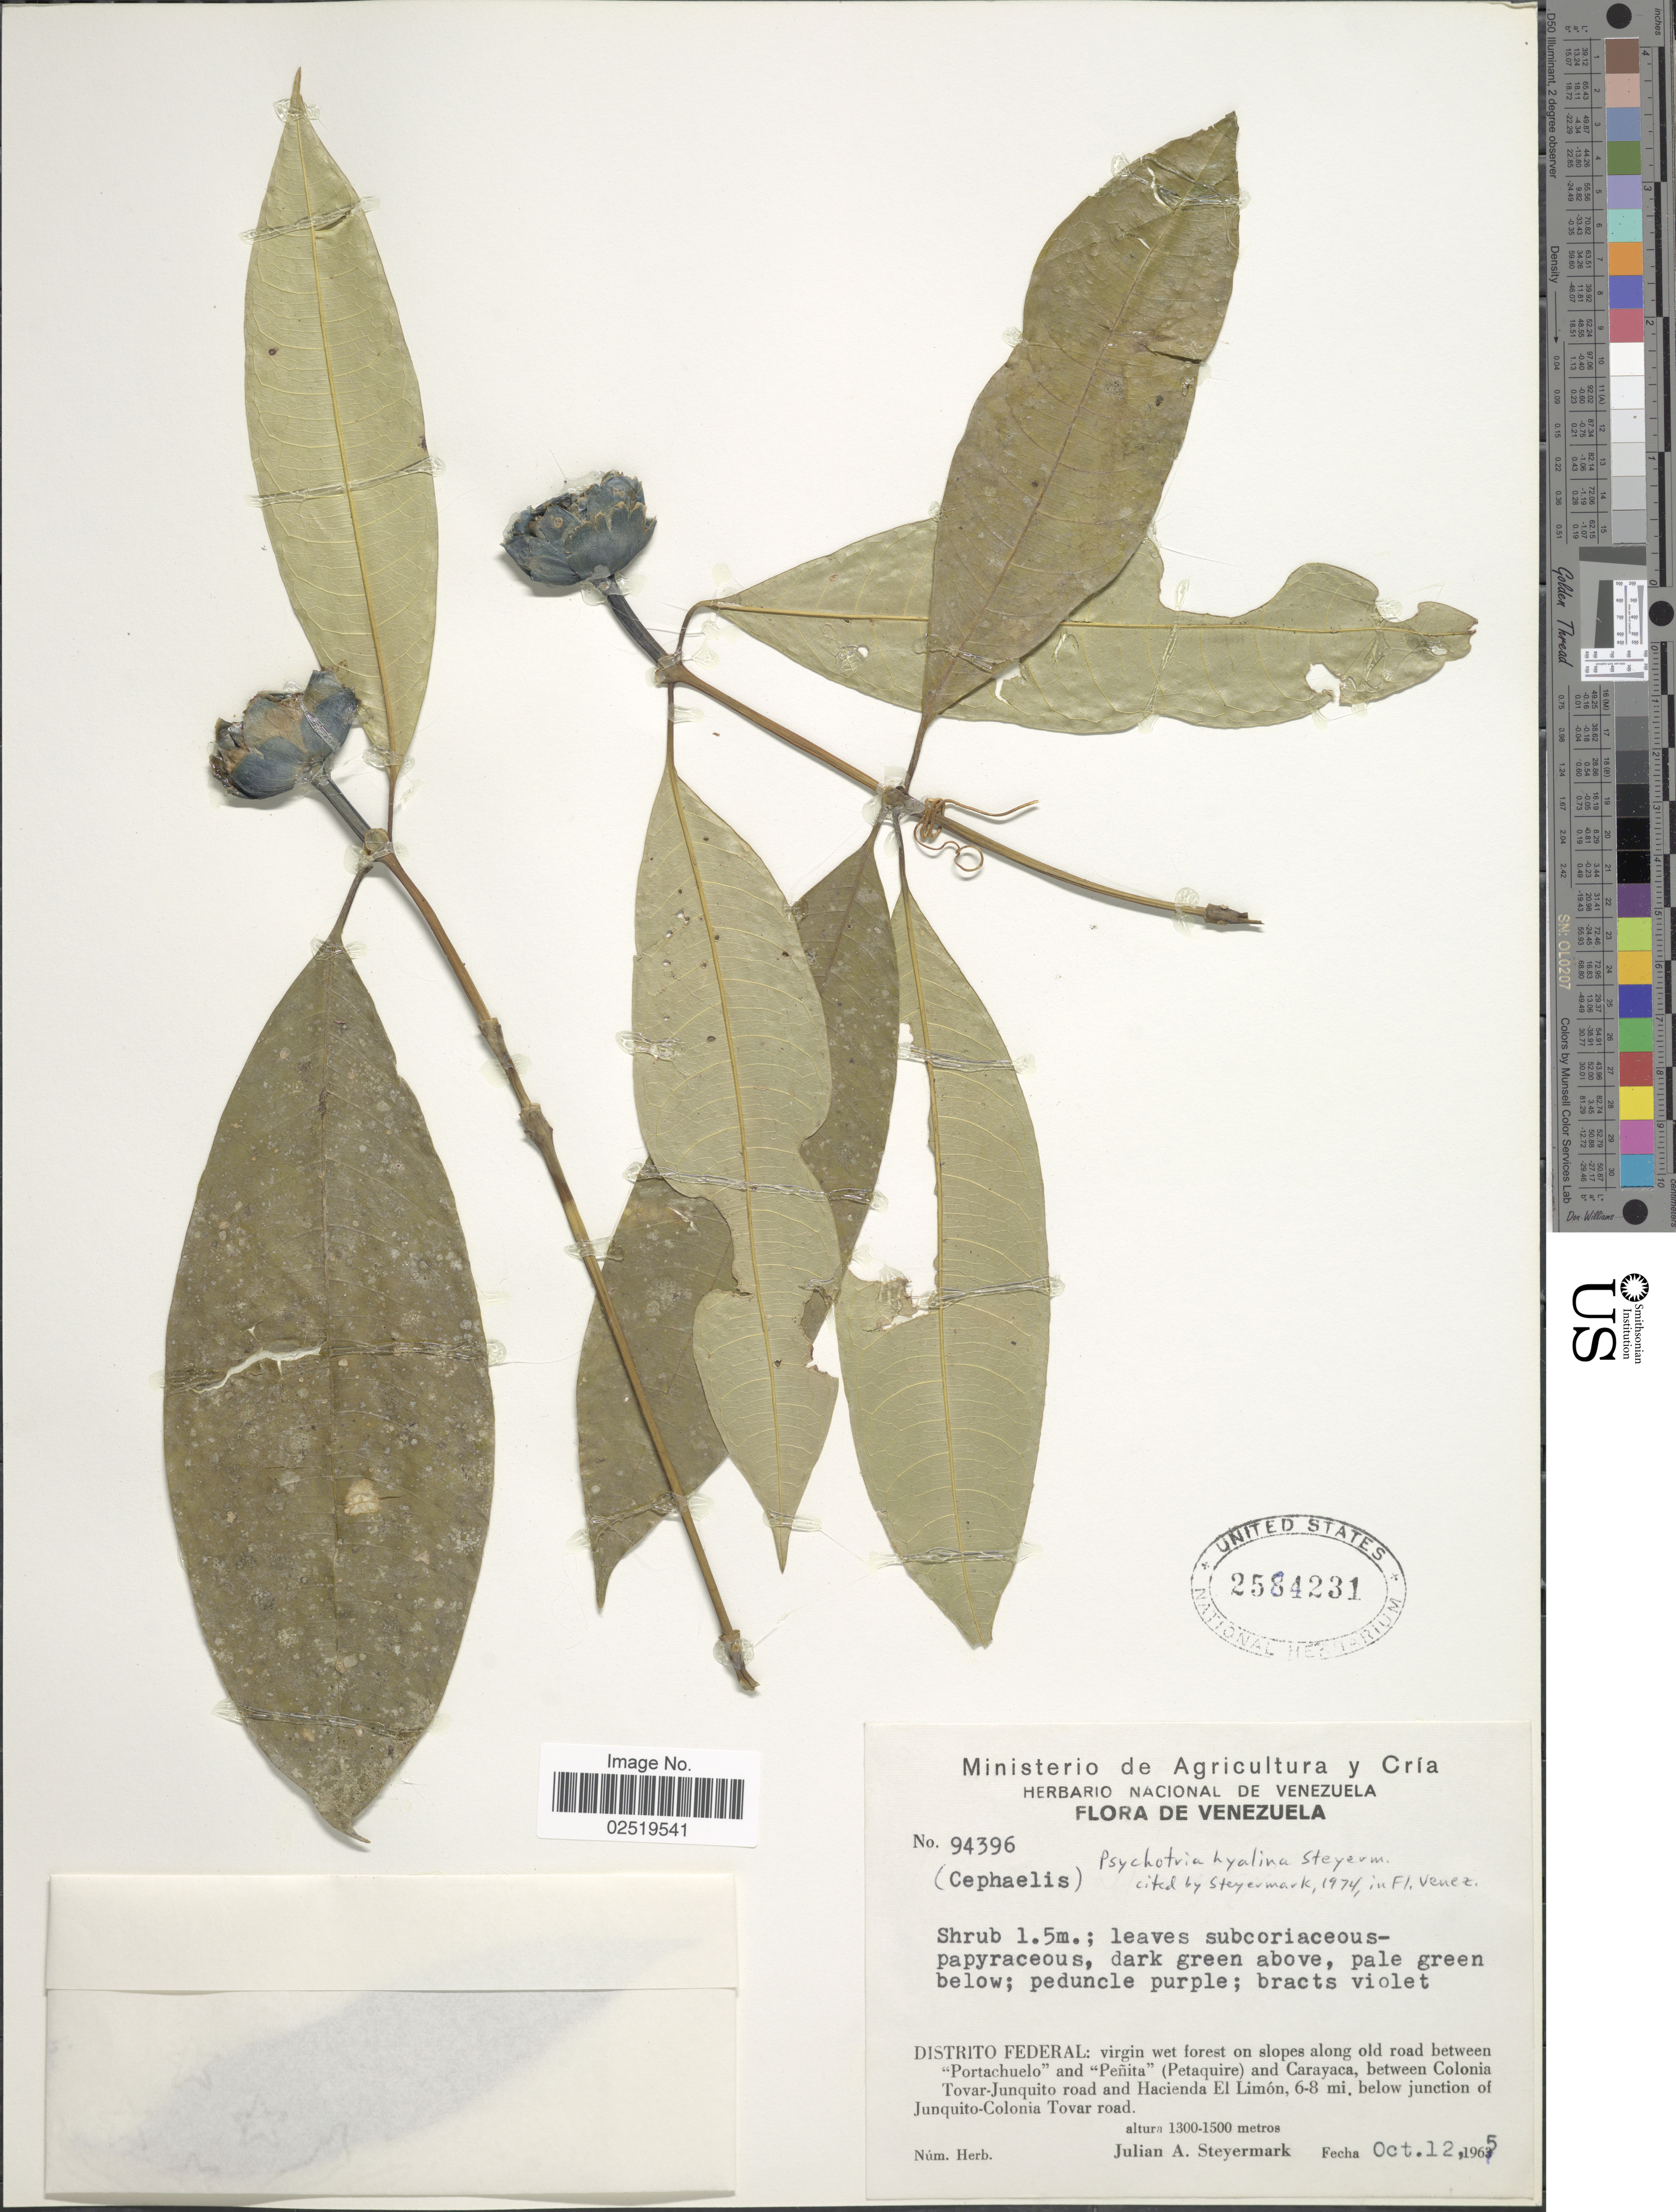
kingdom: Plantae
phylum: Tracheophyta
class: Magnoliopsida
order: Gentianales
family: Rubiaceae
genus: Psychotria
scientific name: Psychotria hyalina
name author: Steyerm.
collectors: J. Steyermark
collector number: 94396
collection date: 1965-10-12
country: Venezuela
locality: Distrito Federal: virgin wet forest on slopes along old road between "Portachuelo"and "Penita" (Petaquire) and Carayaca, between Colonia Tovar-Junquito road and Hacienda El Limon, 6-8 mi. below junction of Junquito-Colonia Tovar road.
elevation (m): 1300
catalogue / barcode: US 2584231